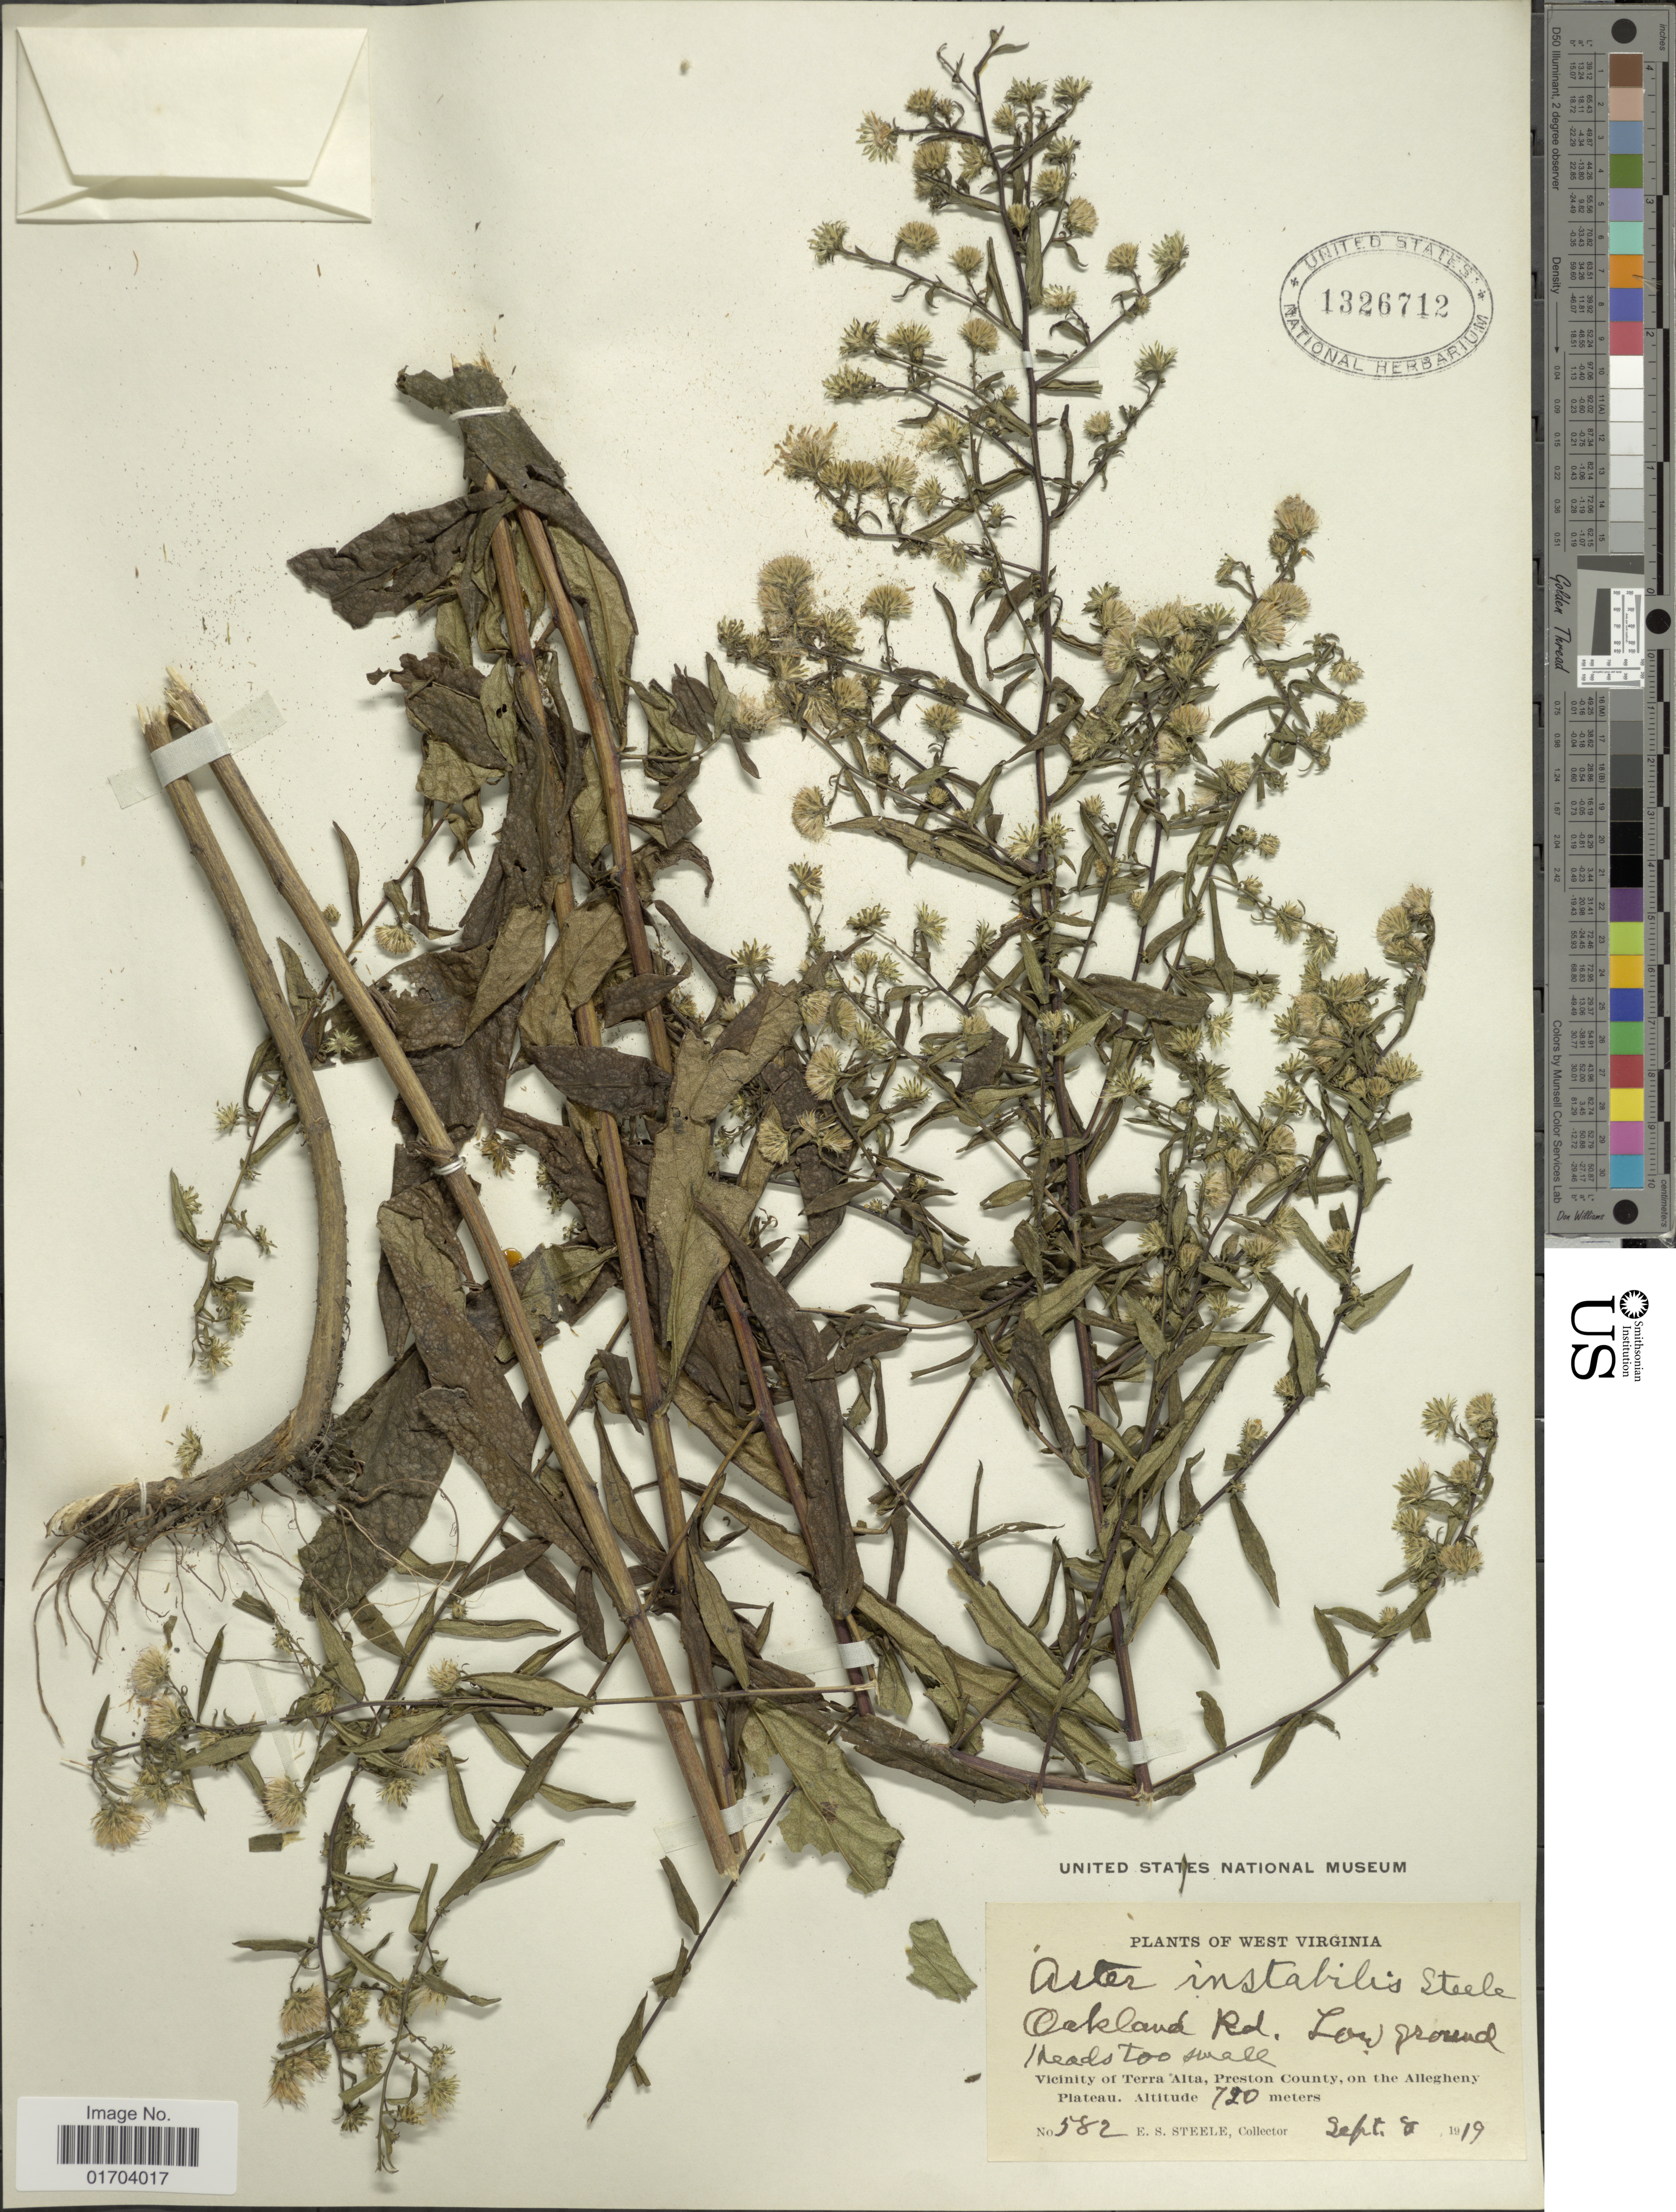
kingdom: Plantae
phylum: Tracheophyta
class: Magnoliopsida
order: Asterales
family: Asteraceae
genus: Aster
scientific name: Aster instabilis E.S. Steele sp. nov. ined.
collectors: E. Steele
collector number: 582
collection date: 1919-09-08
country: United States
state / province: West Virginia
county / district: Preston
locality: Oakland Rd, Vicinity of Terra Alta, Preston County, on the Allegheny Plateau.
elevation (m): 720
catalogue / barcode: US 1326712